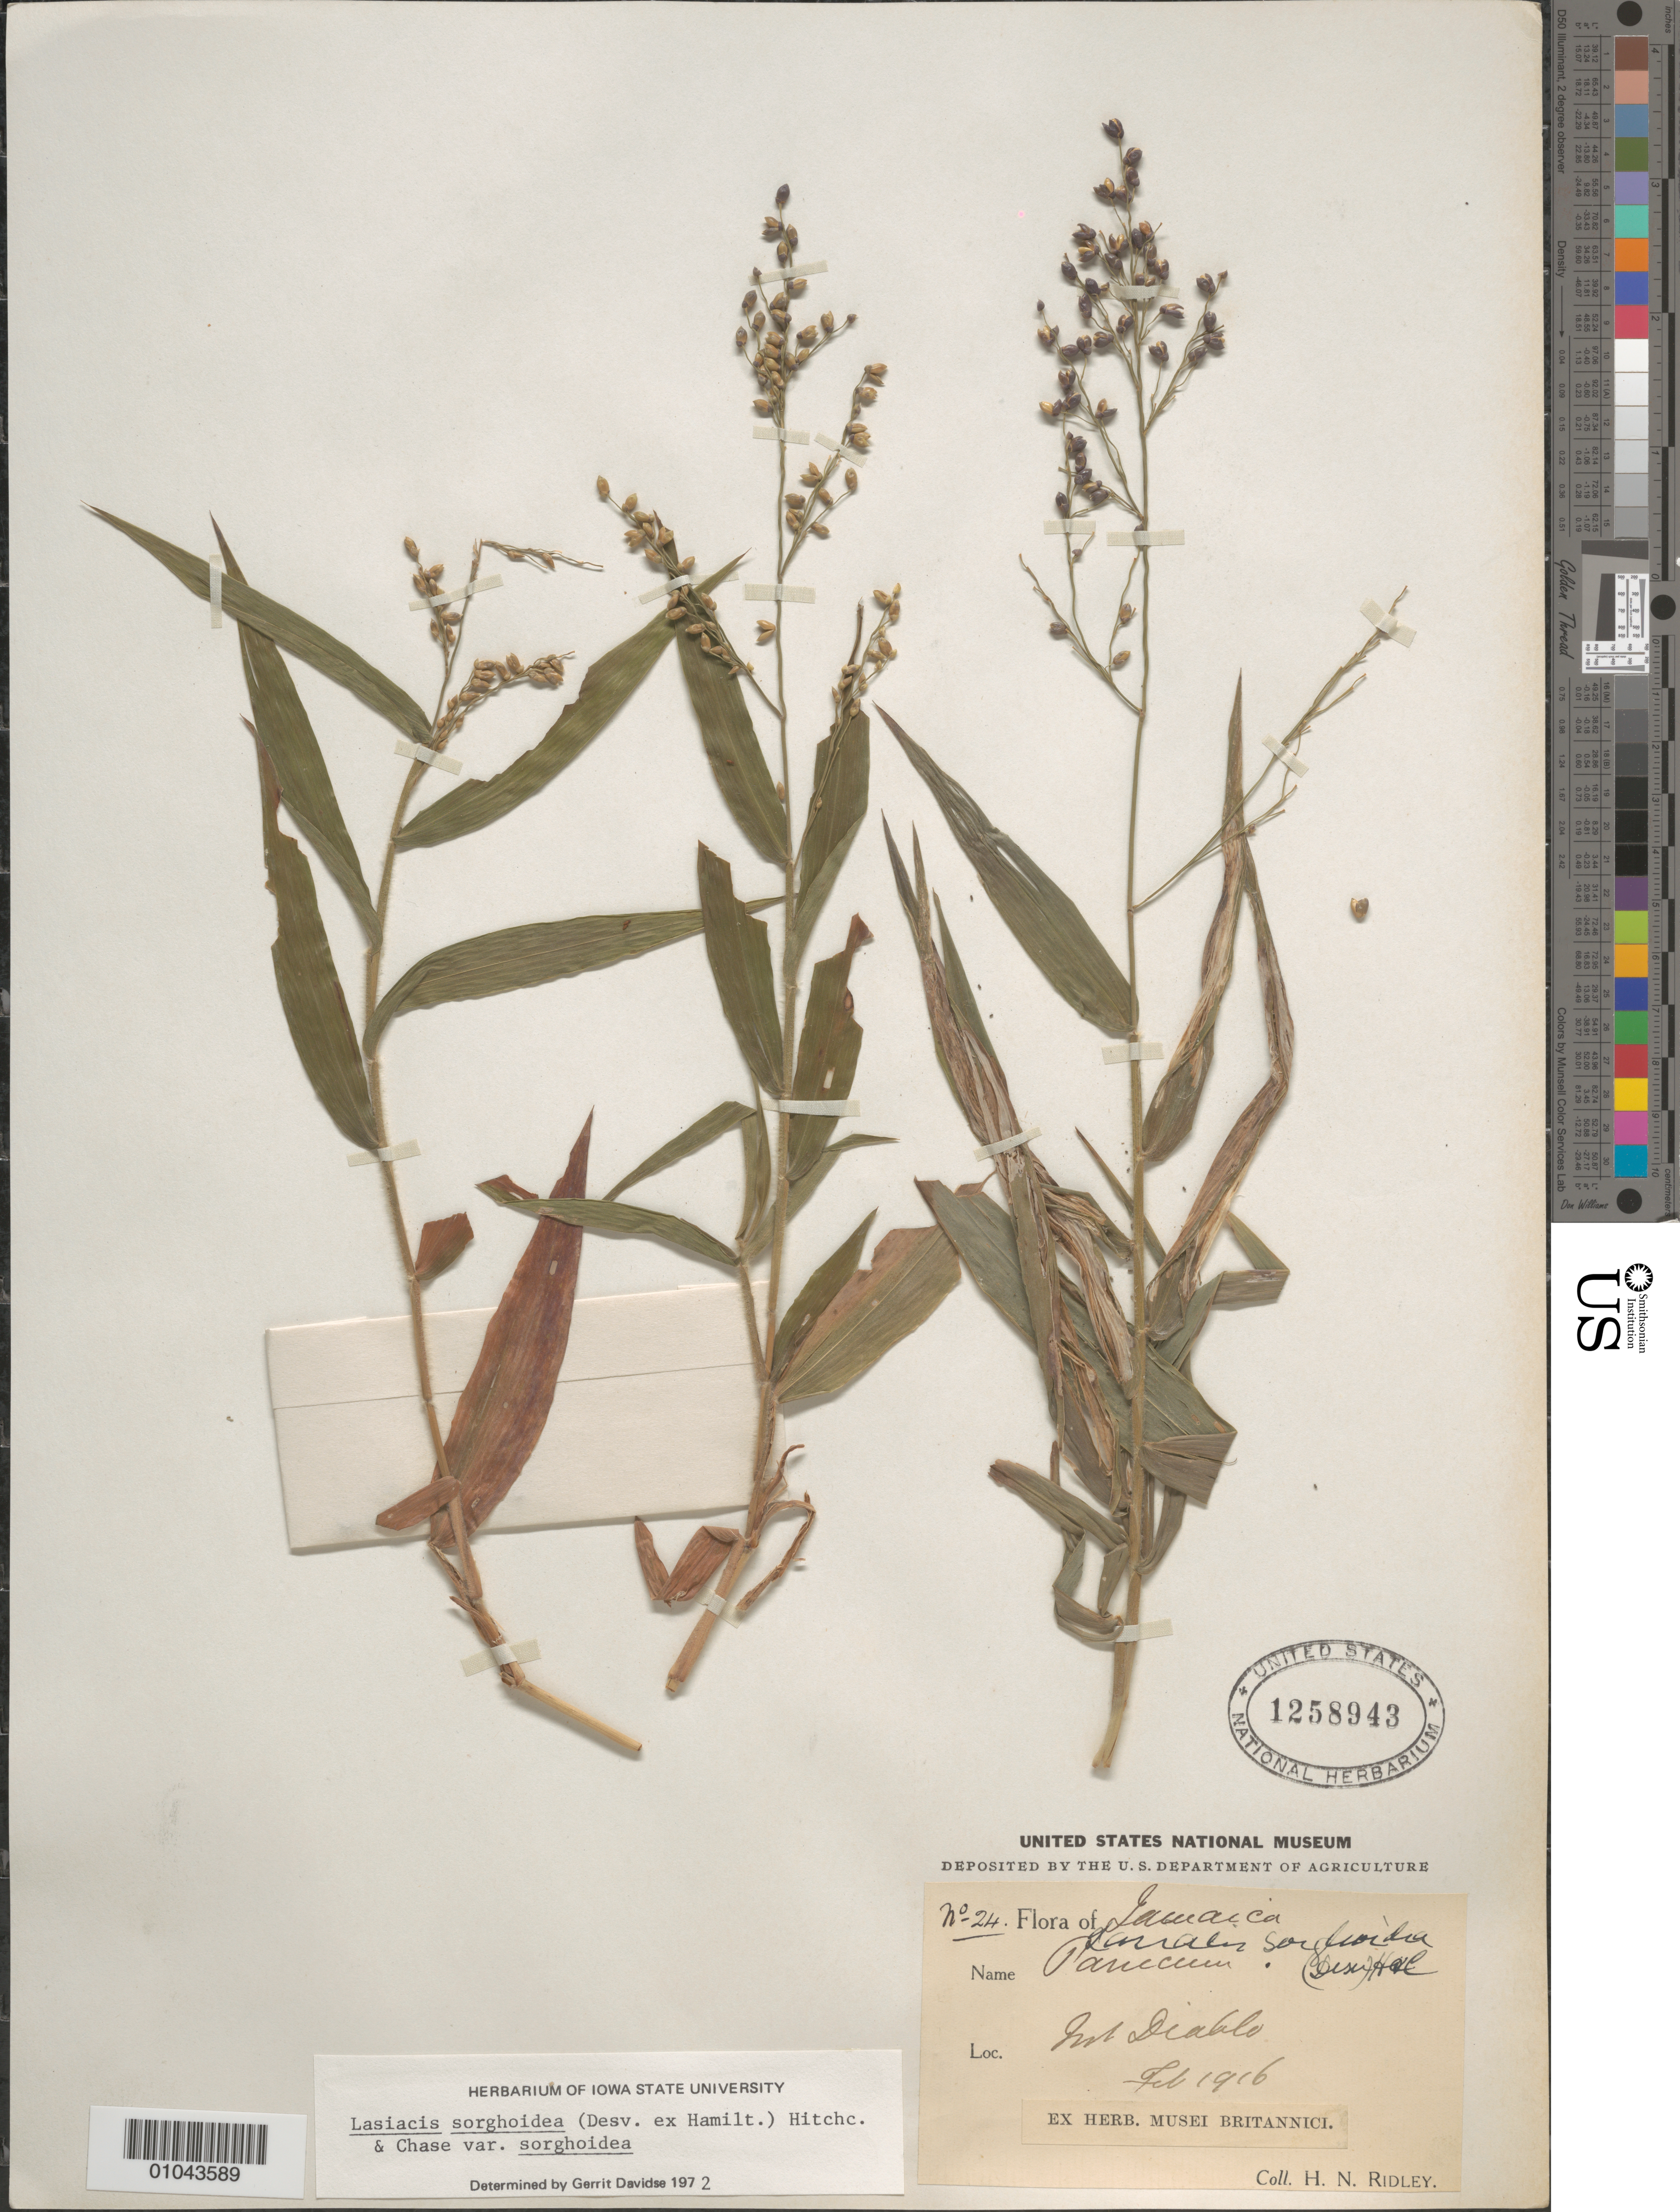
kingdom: Plantae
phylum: Tracheophyta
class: Liliopsida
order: Poales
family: Poaceae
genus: Lasiacis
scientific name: Lasiacis sorghoidea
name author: (Desv. ex Ham.) Hitchc. & Chase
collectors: H. N. Ridley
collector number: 24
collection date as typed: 01 Feb 1916 to 28 Feb 1916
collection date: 1916-02-01/1916-02-28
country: Jamaica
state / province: Saint Catherine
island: Jamaica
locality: Mt. Diablo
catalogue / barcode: US 1258943